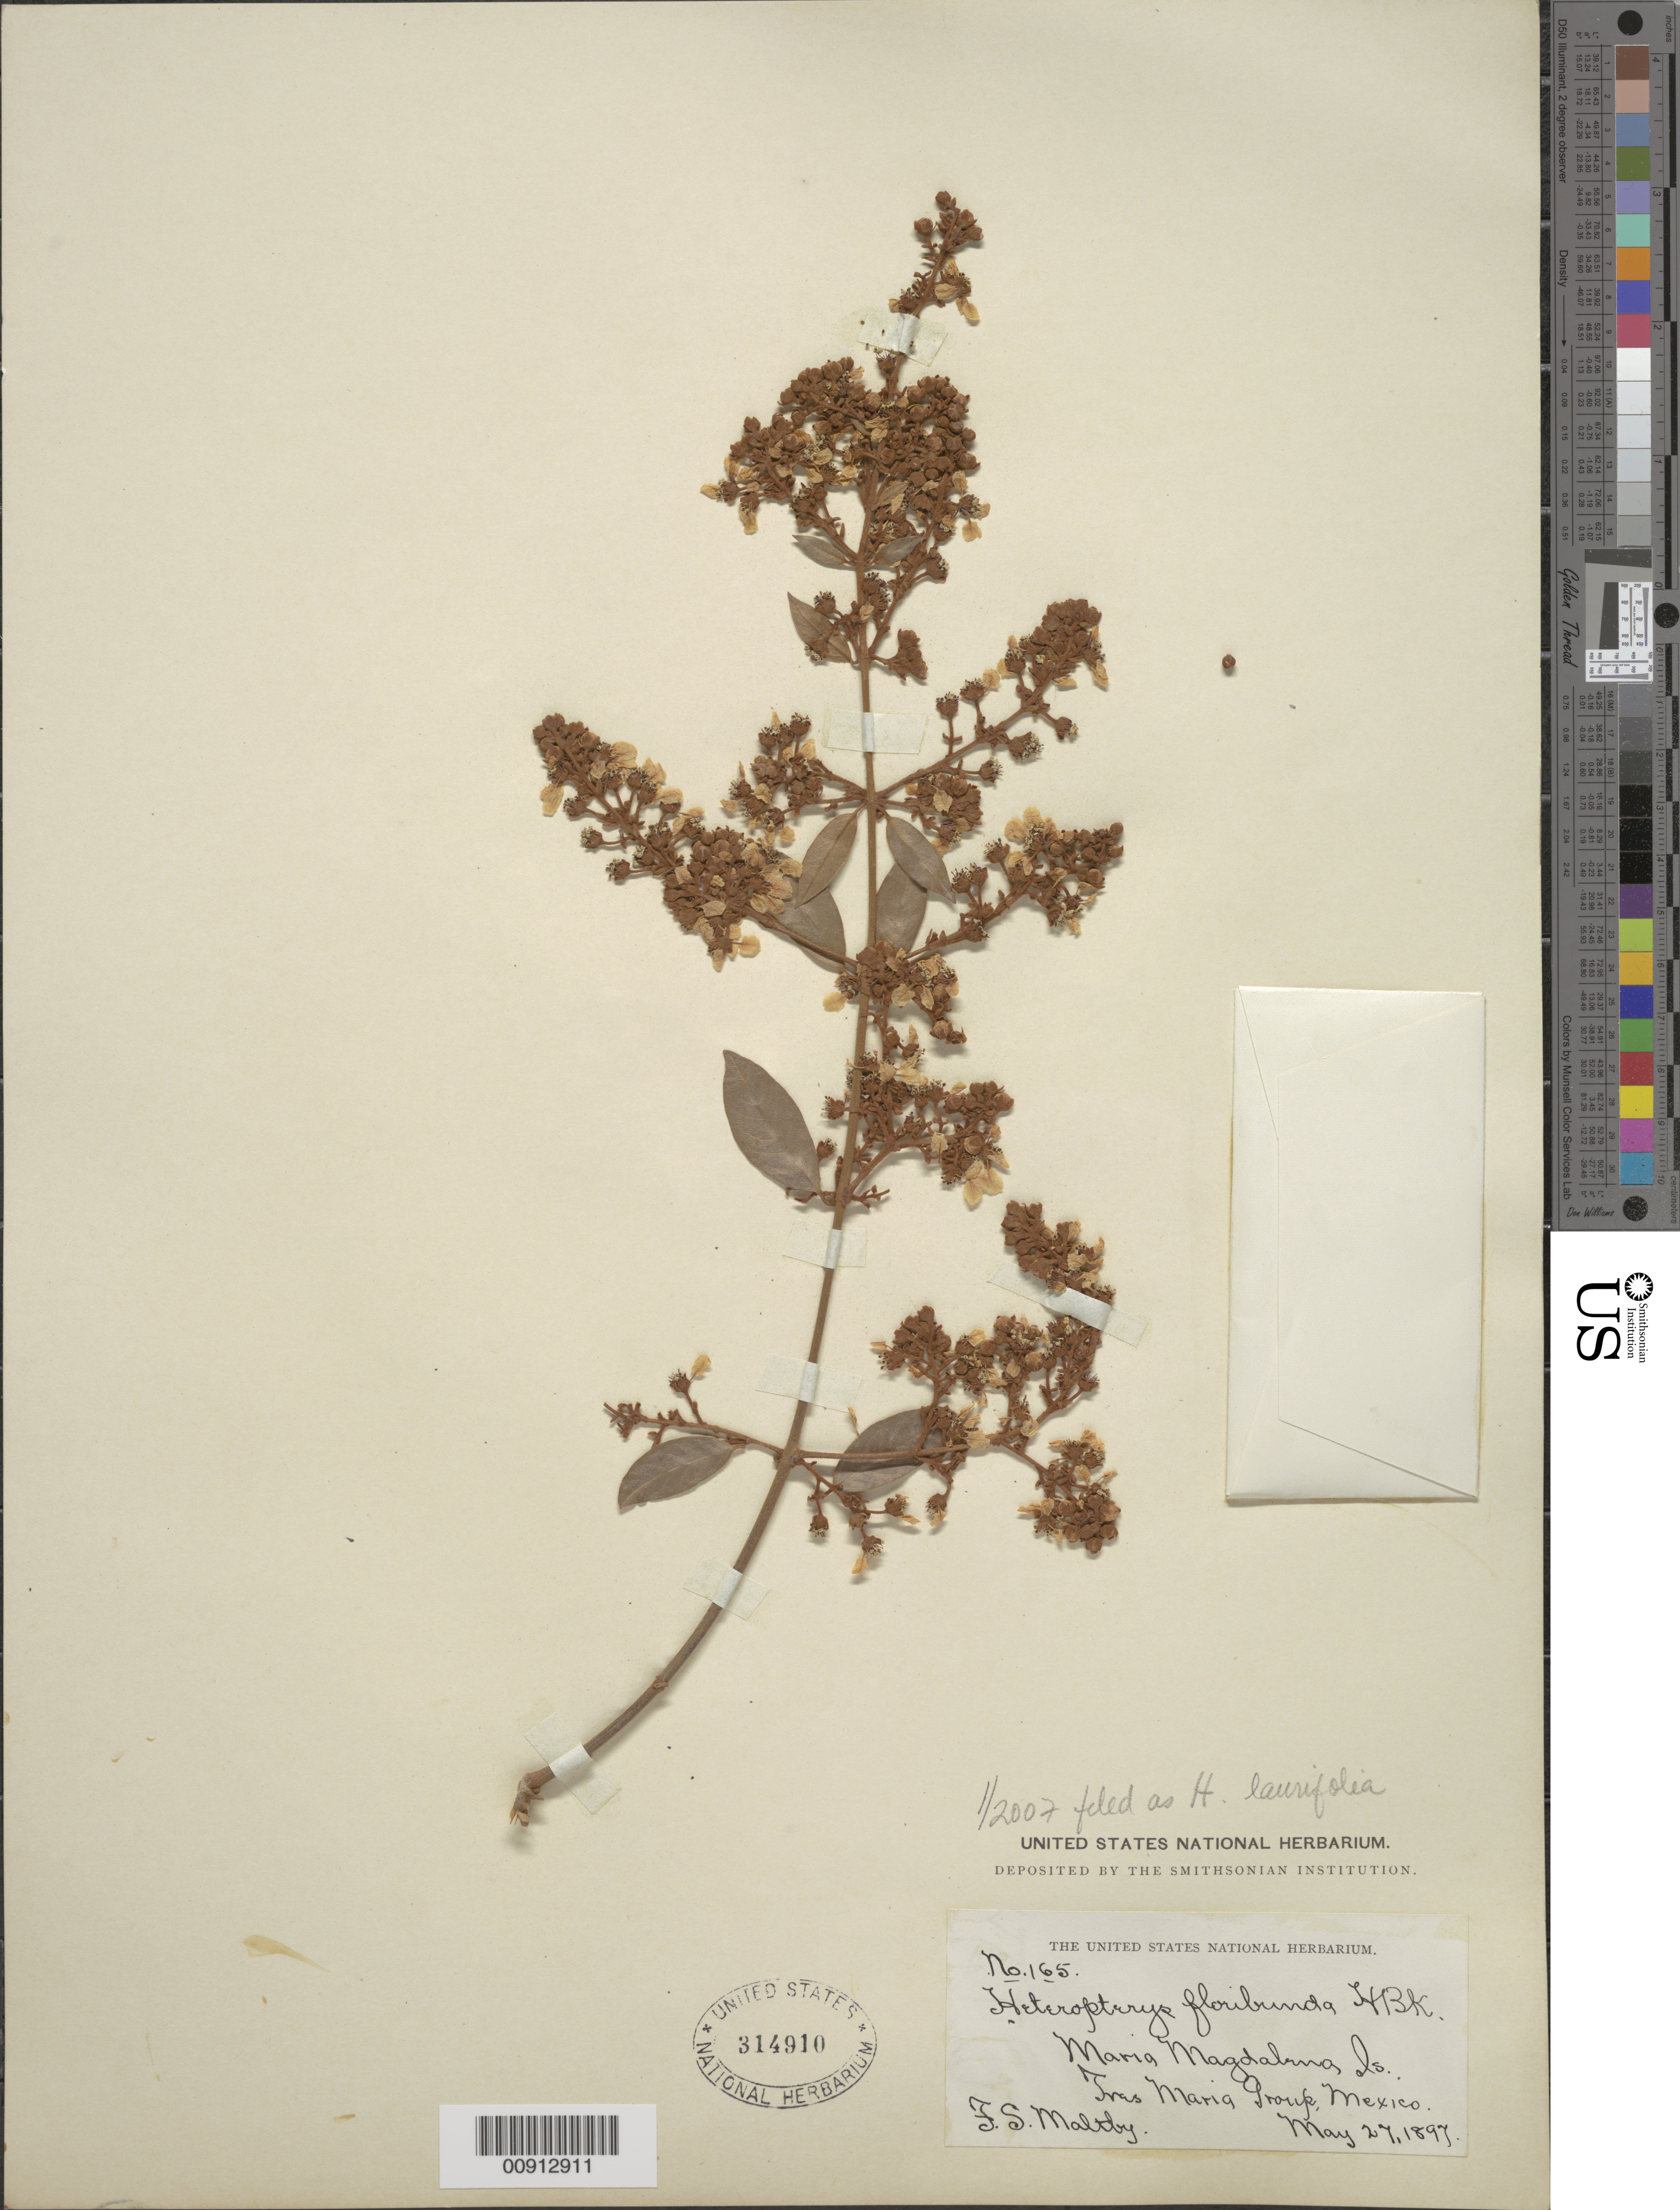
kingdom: Plantae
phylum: Tracheophyta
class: Magnoliopsida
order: Malpighiales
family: Malpighiaceae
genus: Heteropterys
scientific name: Heteropterys laurifolia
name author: (L.) A. Juss.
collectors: T. S. Maltby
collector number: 165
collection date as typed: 27 May 1897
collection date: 1897-05-27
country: Mexico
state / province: Nayarit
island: Maria Magdalena I.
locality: Maria Magdalena Is. Tres Marias Group.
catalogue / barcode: US 314910